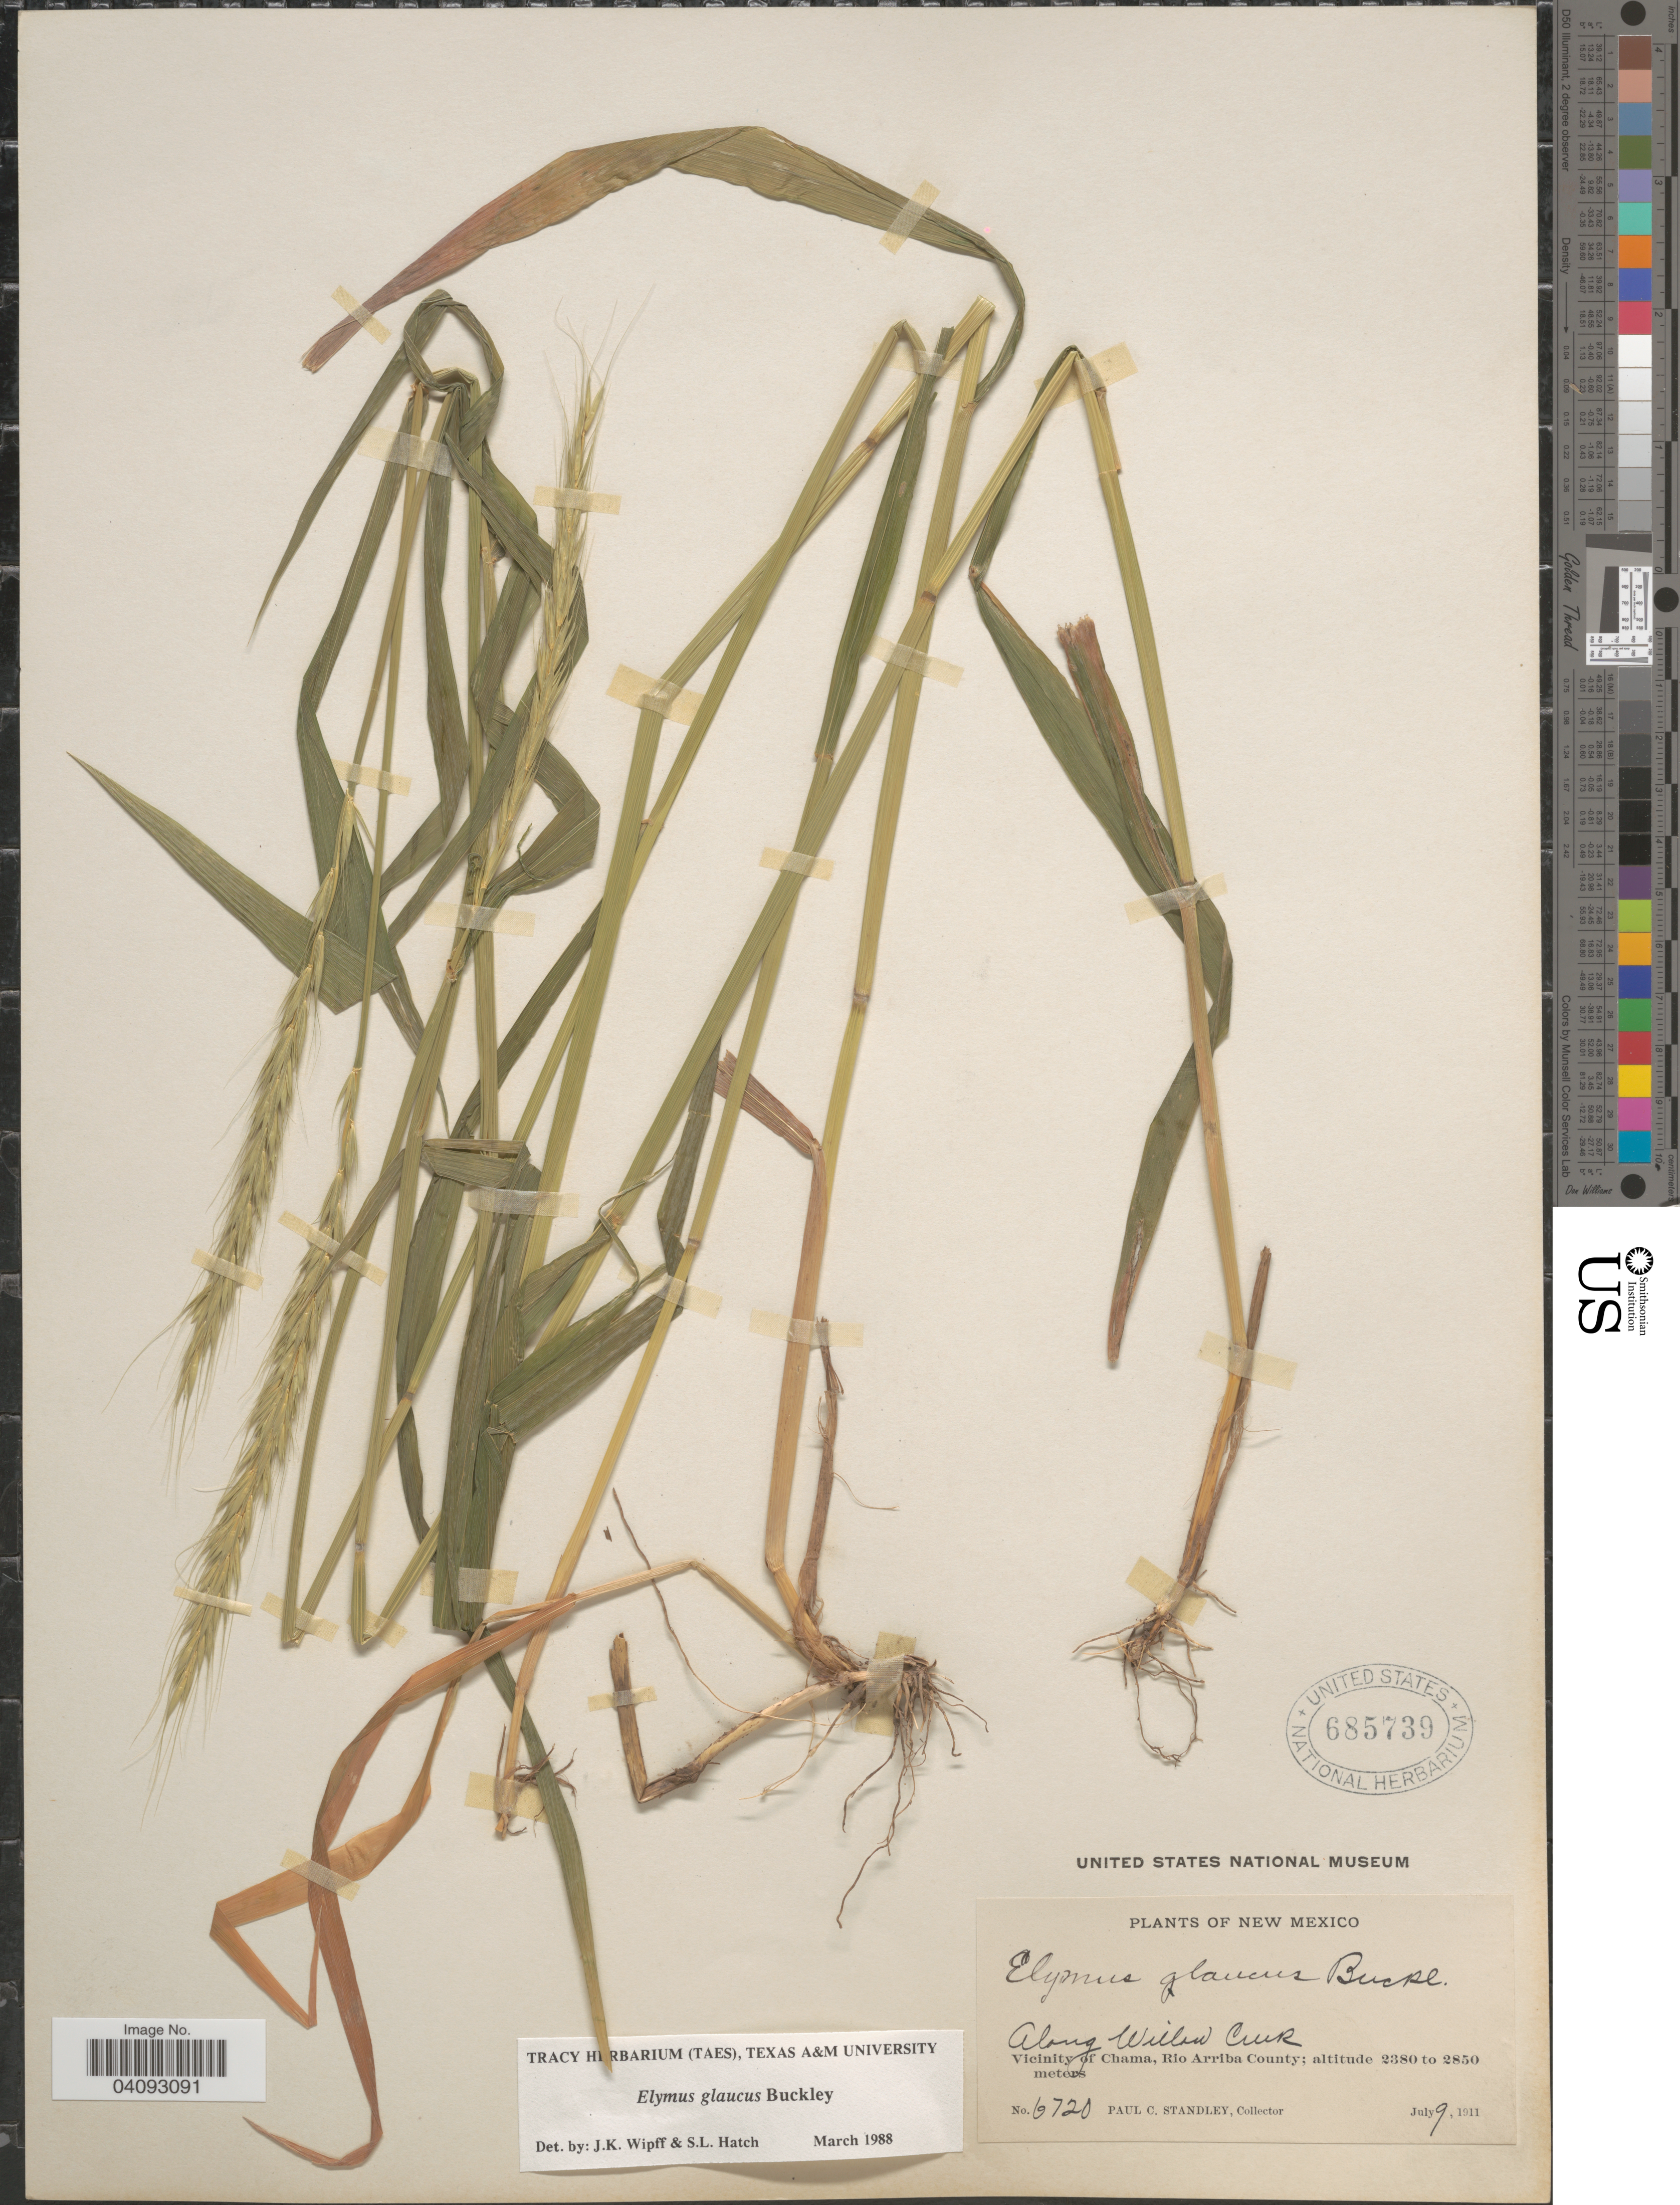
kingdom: Plantae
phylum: Tracheophyta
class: Liliopsida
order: Poales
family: Poaceae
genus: Elymus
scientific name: Elymus glaucus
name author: Buckley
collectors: P. C. Standley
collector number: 6720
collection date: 1911-07-09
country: United States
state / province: New Mexico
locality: Along Willow Creek. Vicinity of Chama, Rio Arriba County.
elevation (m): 2380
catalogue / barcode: US 685739